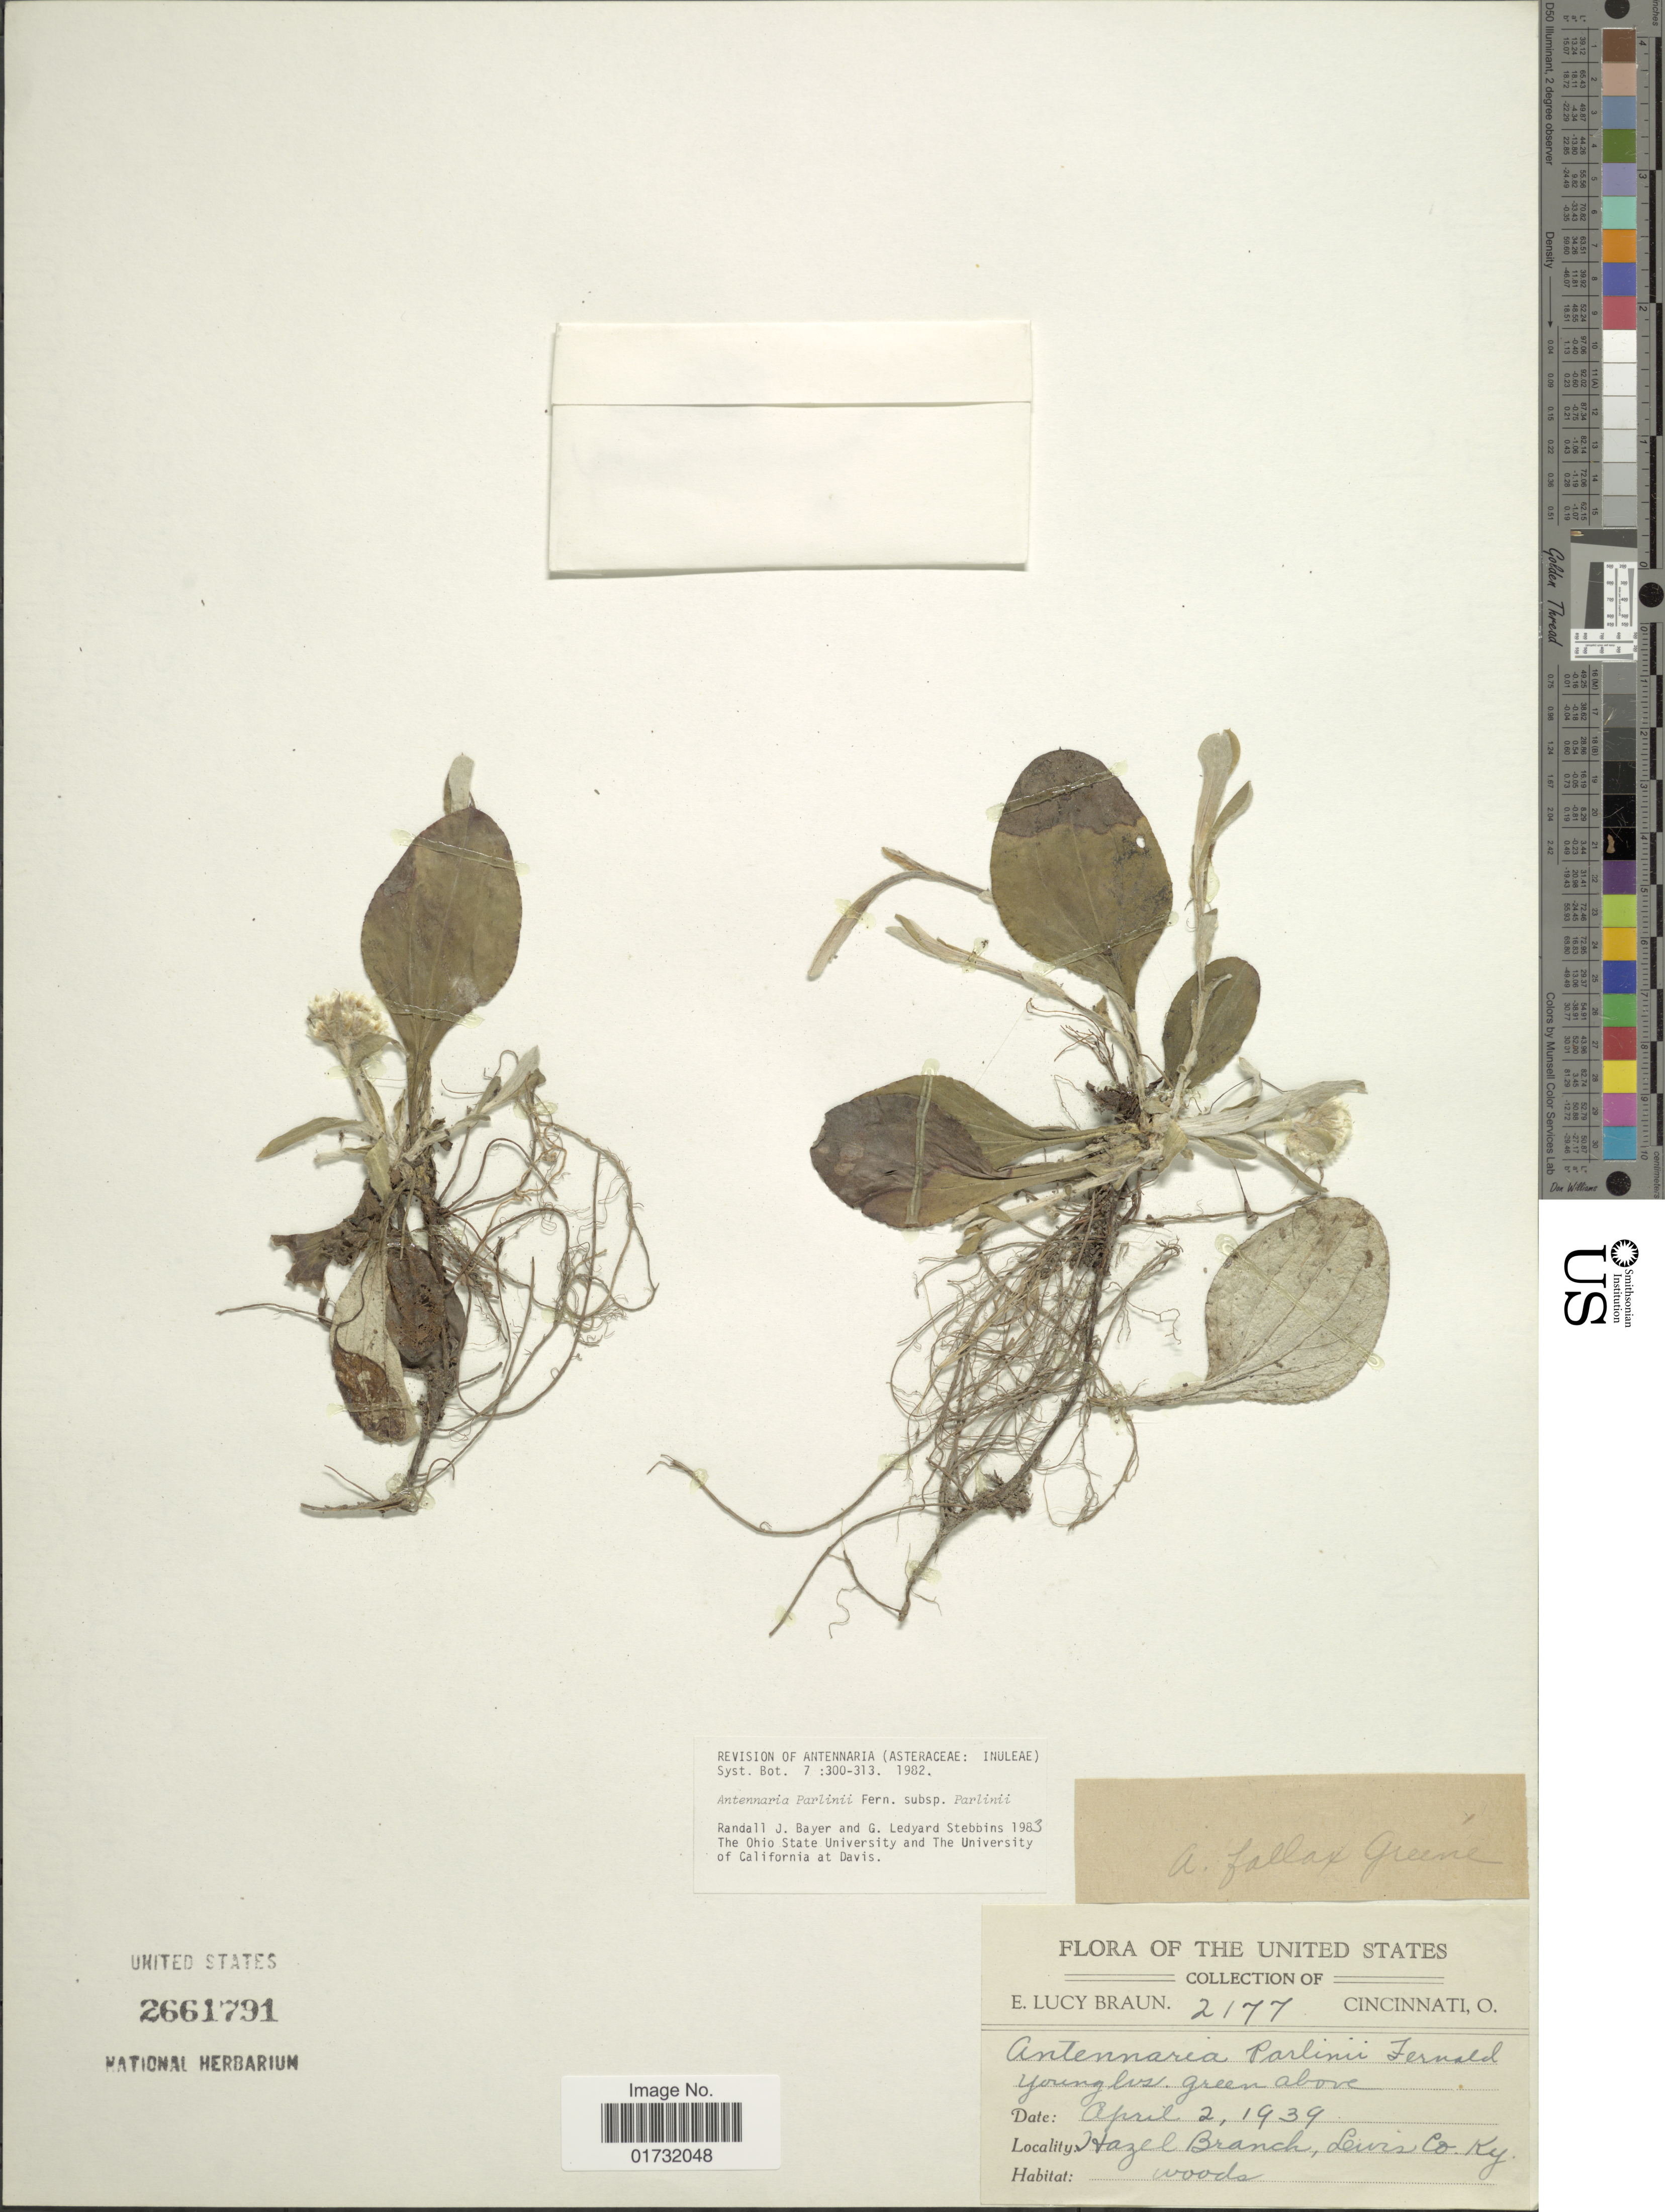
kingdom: Plantae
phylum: Tracheophyta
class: Magnoliopsida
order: Asterales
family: Asteraceae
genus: Antennaria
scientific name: Antennaria parlinii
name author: Fernald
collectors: E. L. Braun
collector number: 2177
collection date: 1939-04-02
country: United States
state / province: Kentucky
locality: Hazel Branch, Lewis Co.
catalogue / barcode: US 2661791